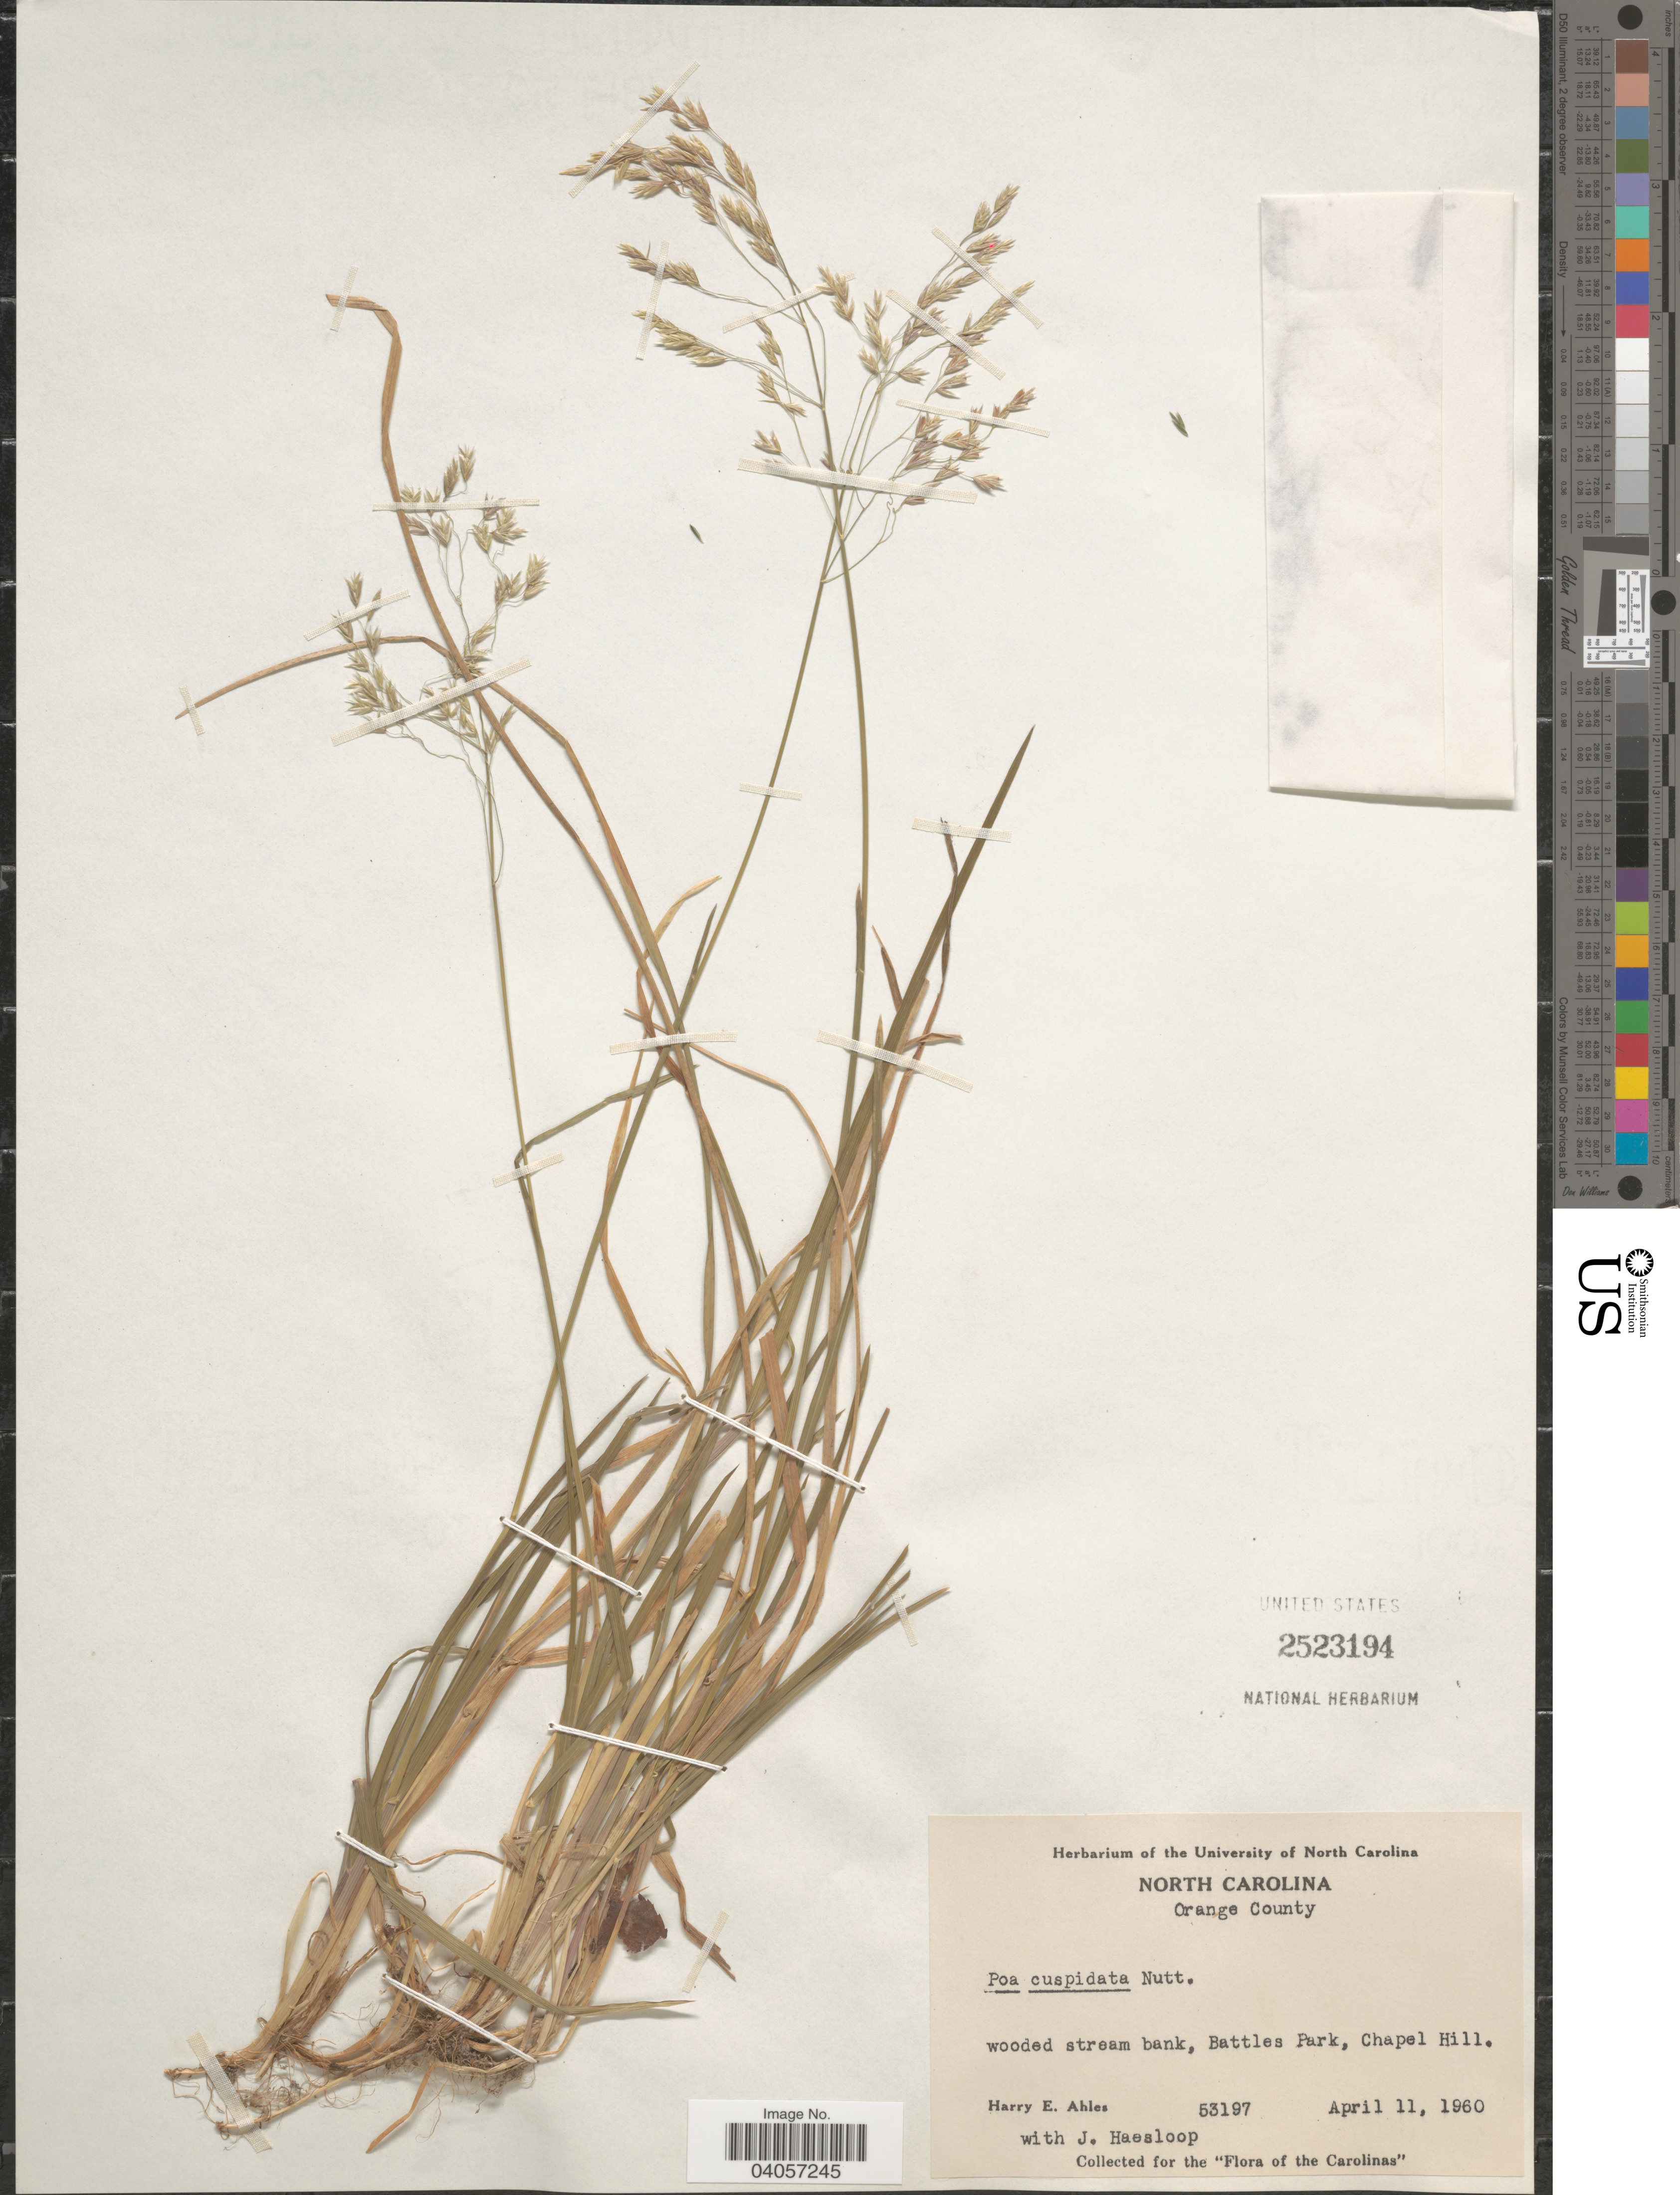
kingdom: Plantae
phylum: Tracheophyta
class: Liliopsida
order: Poales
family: Poaceae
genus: Poa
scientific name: Poa cuspidata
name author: Nutt.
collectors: H. E. Ahles & J. Haesloop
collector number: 53197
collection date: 1960-04-11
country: United States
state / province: North Carolina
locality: Orange County. Wooded stream bank, Battles Park, Chapel Hill.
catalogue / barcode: US 2523194